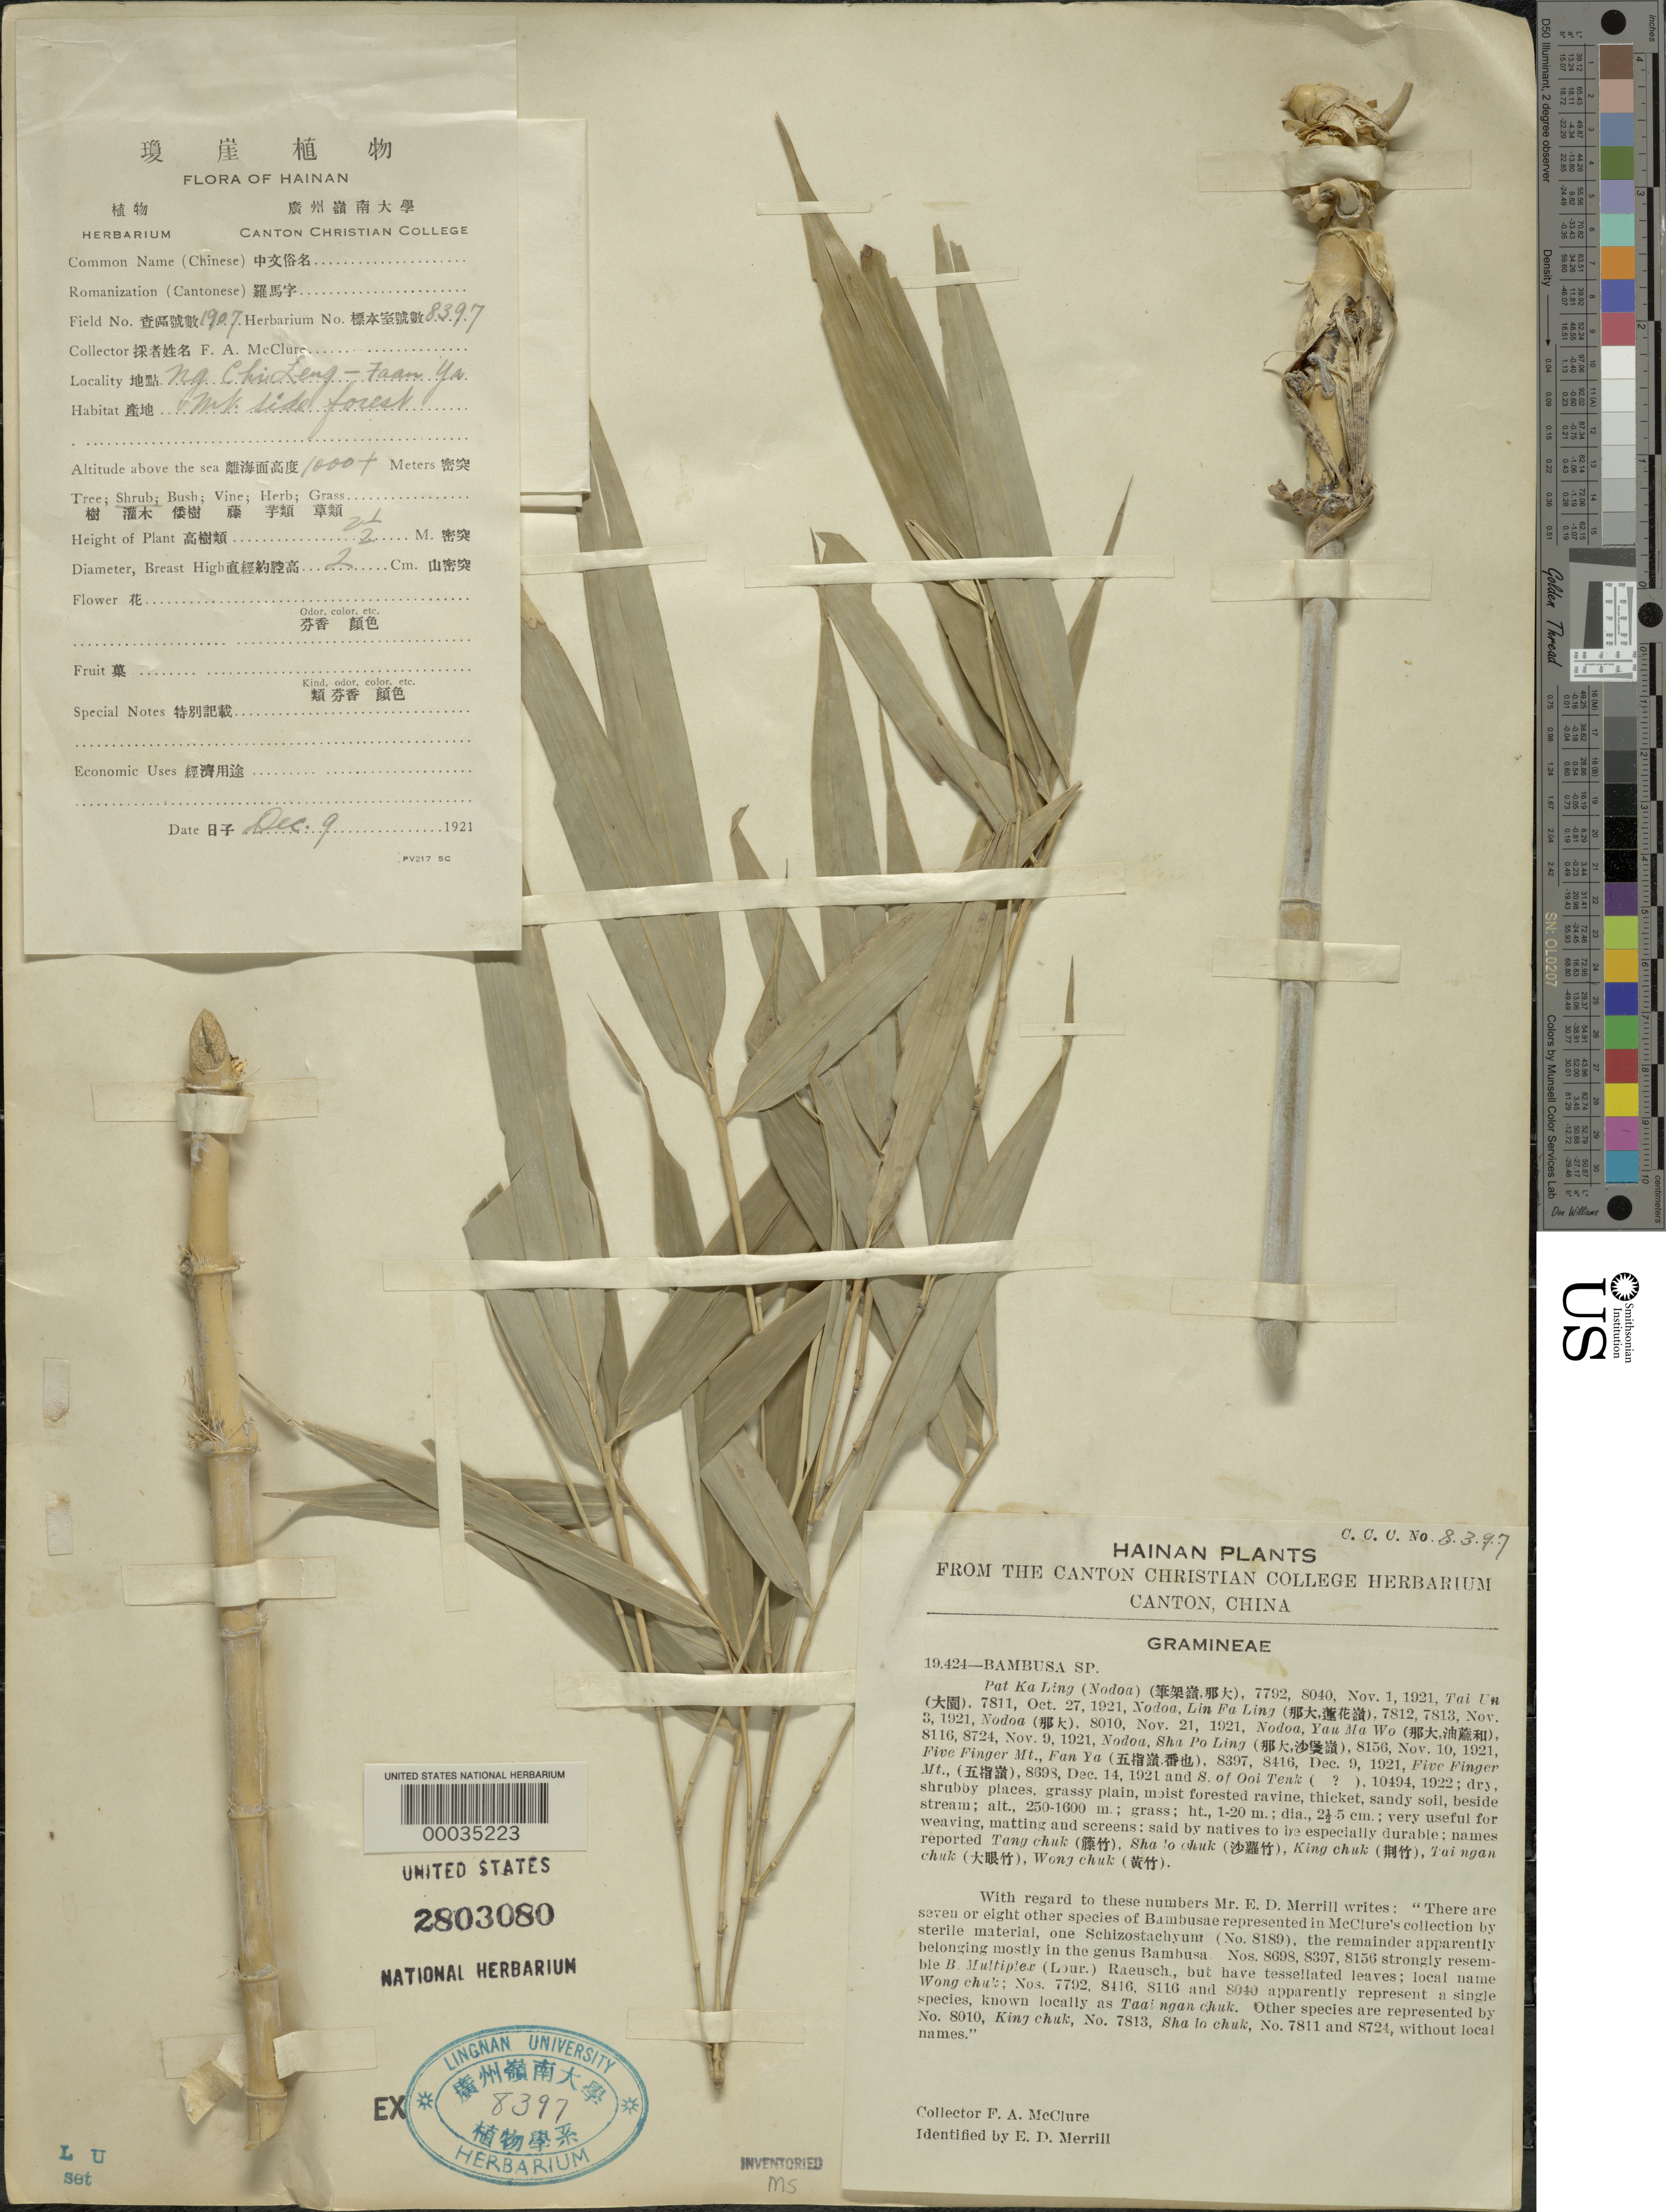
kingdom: Plantae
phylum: Tracheophyta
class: Liliopsida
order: Poales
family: Poaceae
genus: Bambusa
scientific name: Bambusa sp.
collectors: F. A. McClure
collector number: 1907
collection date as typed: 09 Dec 1921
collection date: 1921-12-09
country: China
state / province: Hainan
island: Hainan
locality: Ng chi leng-faam ya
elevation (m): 1000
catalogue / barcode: US 2803080